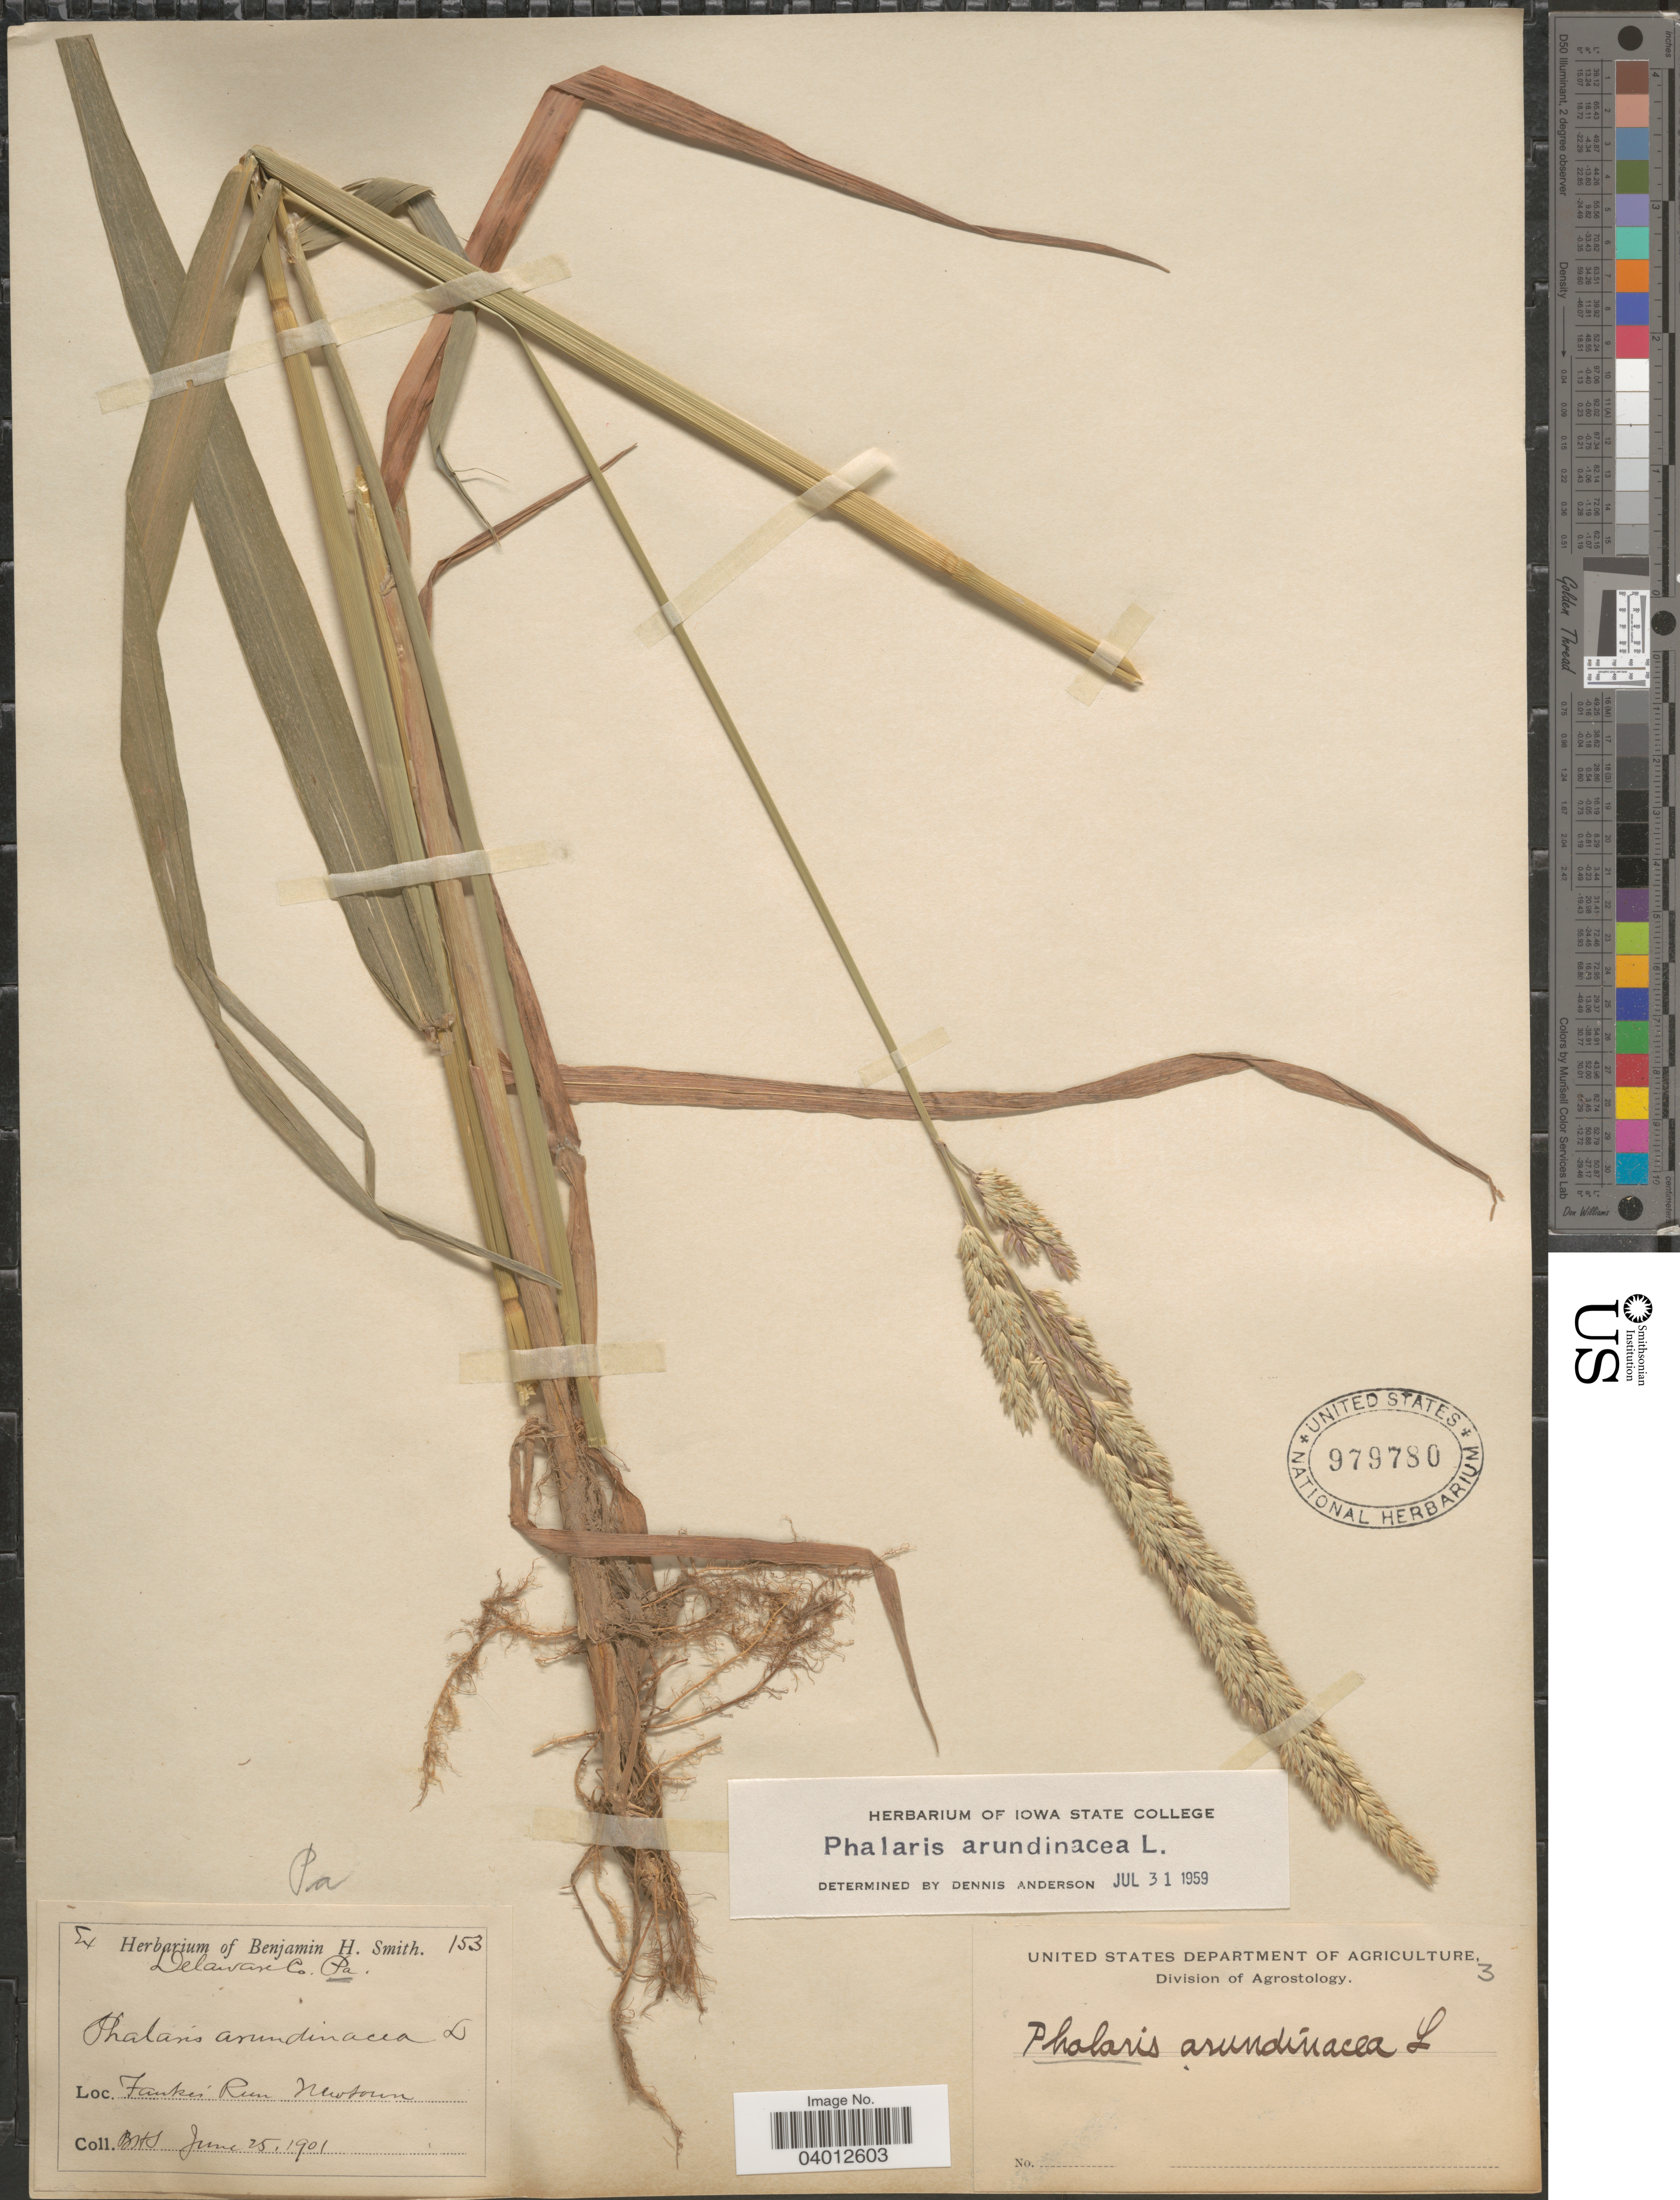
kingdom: Plantae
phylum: Tracheophyta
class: Liliopsida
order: Poales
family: Poaceae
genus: Phalaris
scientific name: Phalaris arundinacea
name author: L.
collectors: B. H. Smith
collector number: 153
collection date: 1901-06-25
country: United States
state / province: Pennsylvania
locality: Delaware Co. Faukis Run Newtown.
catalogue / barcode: US 979780